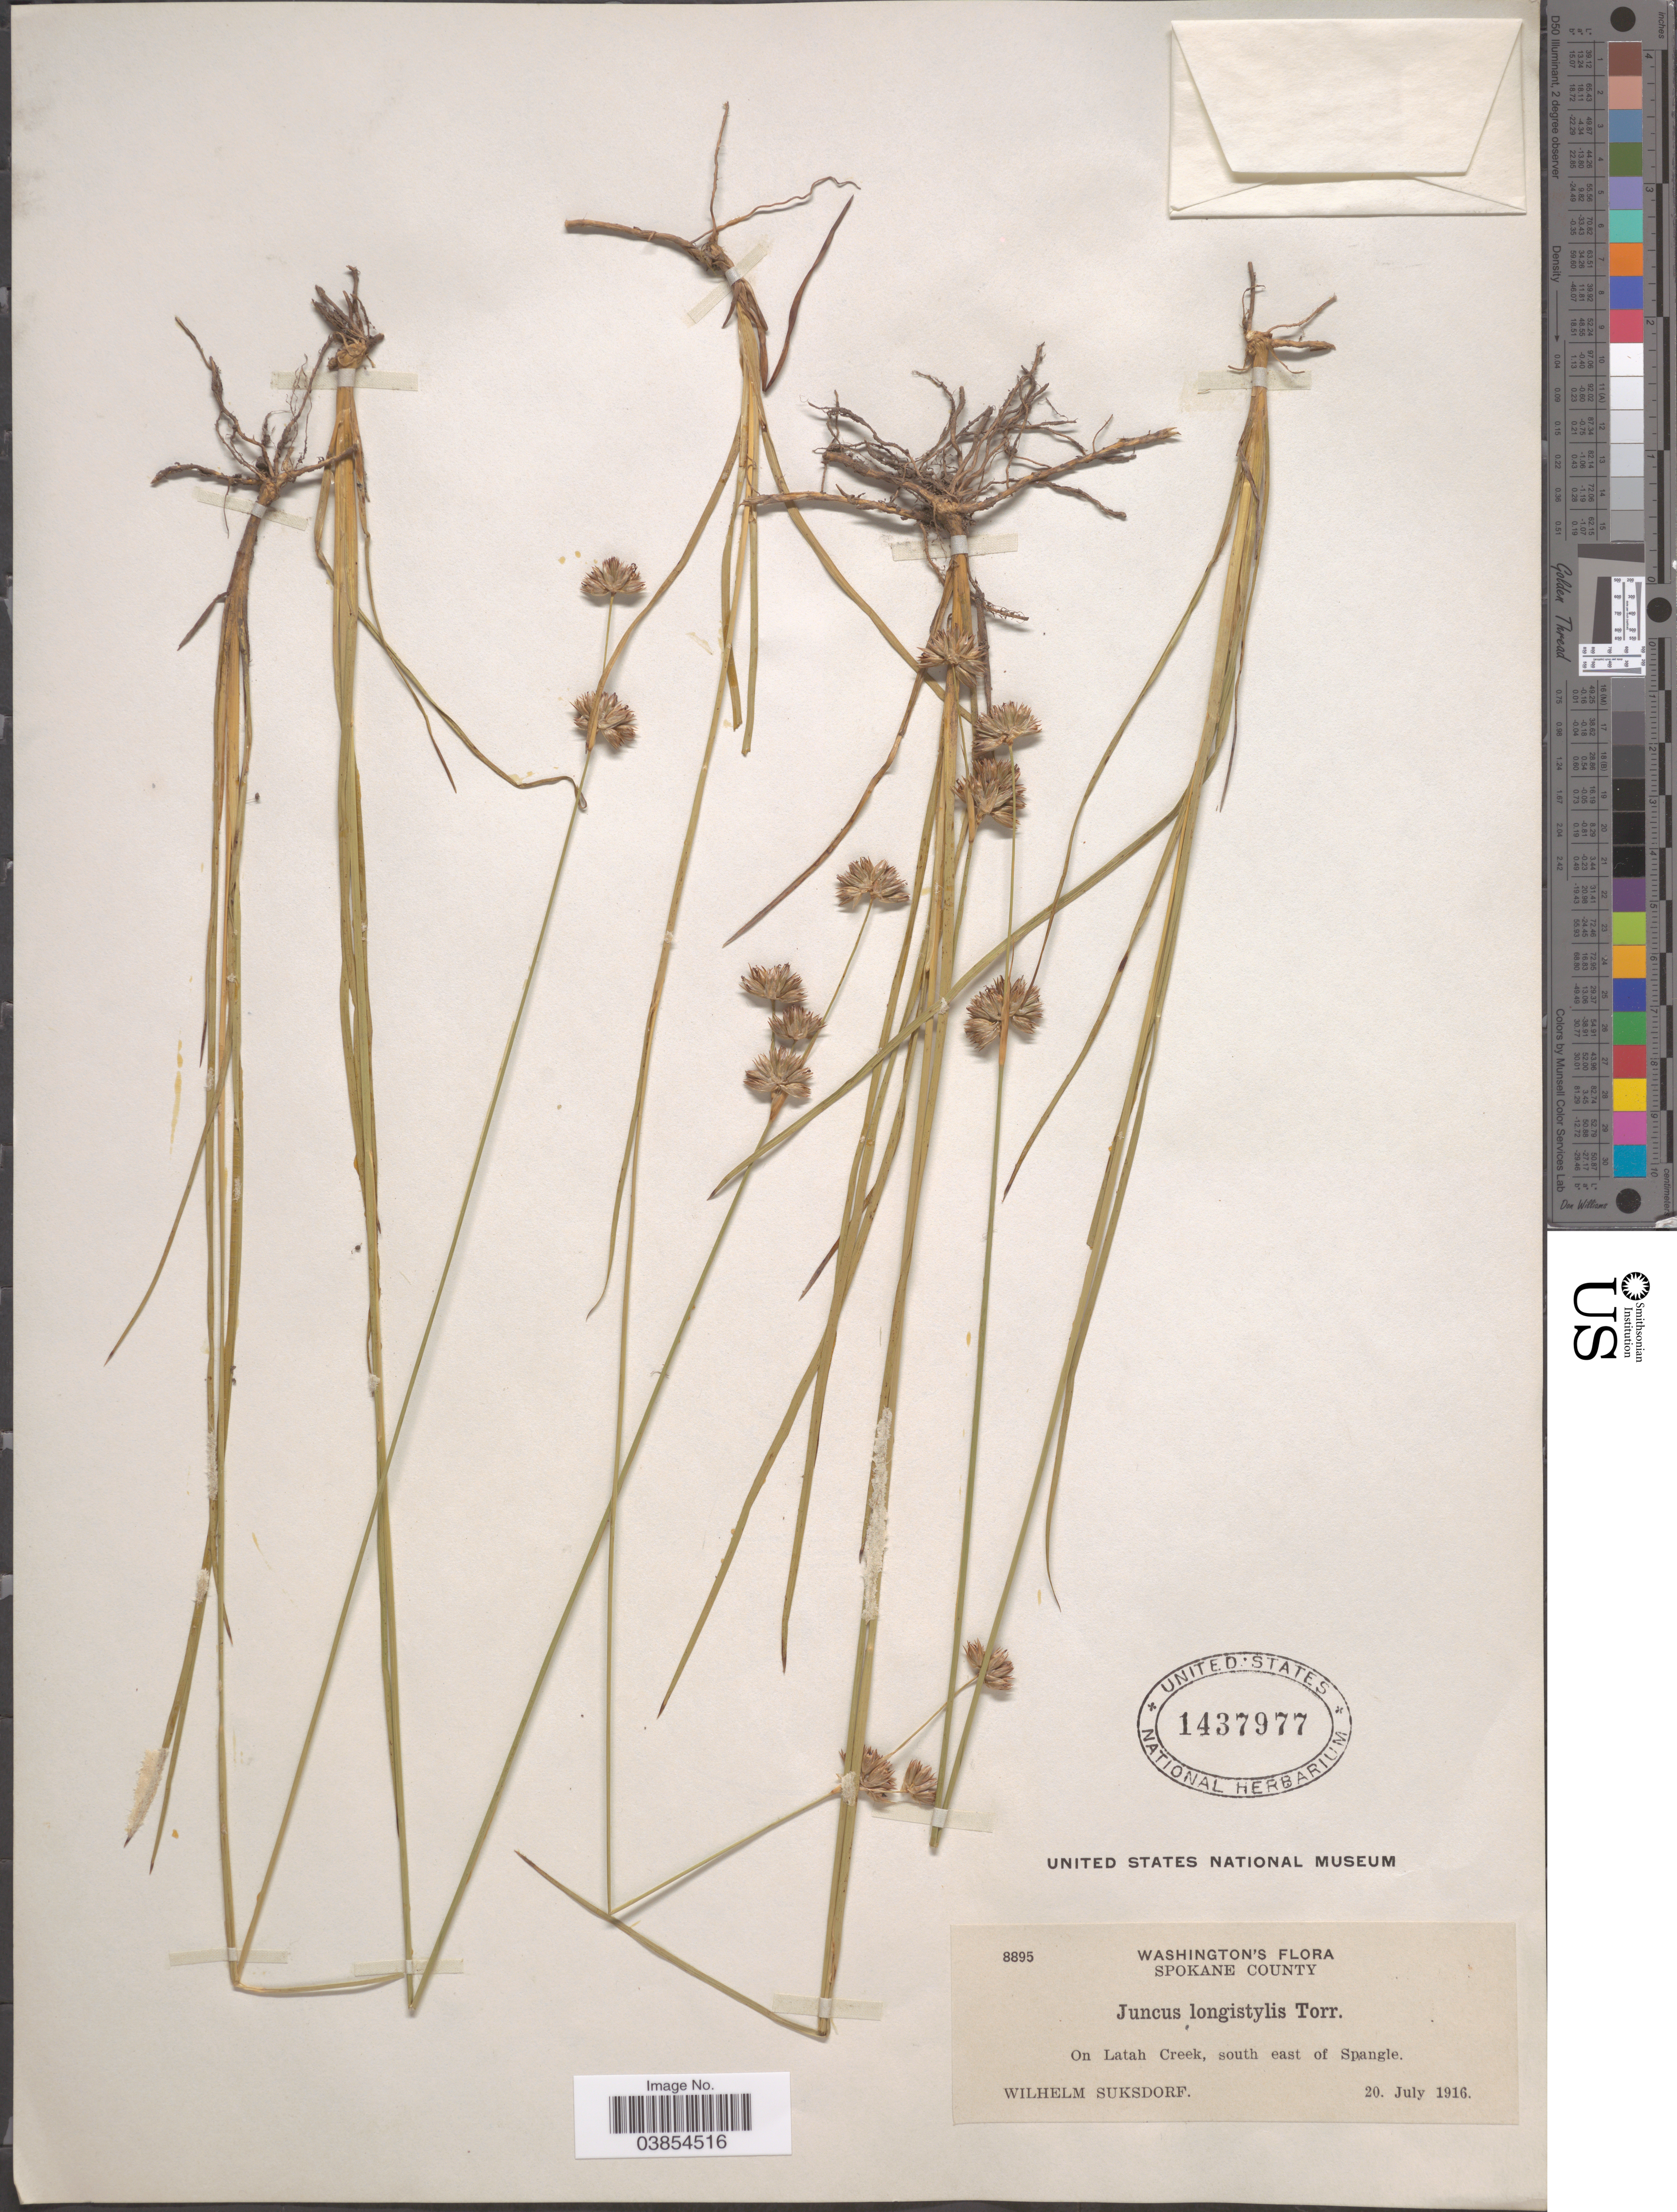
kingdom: Plantae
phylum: Tracheophyta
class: Liliopsida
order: Poales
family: Juncaceae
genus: Juncus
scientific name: Juncus longistylis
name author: Torr.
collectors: W. N. Suksdorf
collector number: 8895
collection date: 1916-07-20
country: United States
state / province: Washington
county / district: Spokane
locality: Spokane County. On Latah Creek, south east of Spangle.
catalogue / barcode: US 1437977